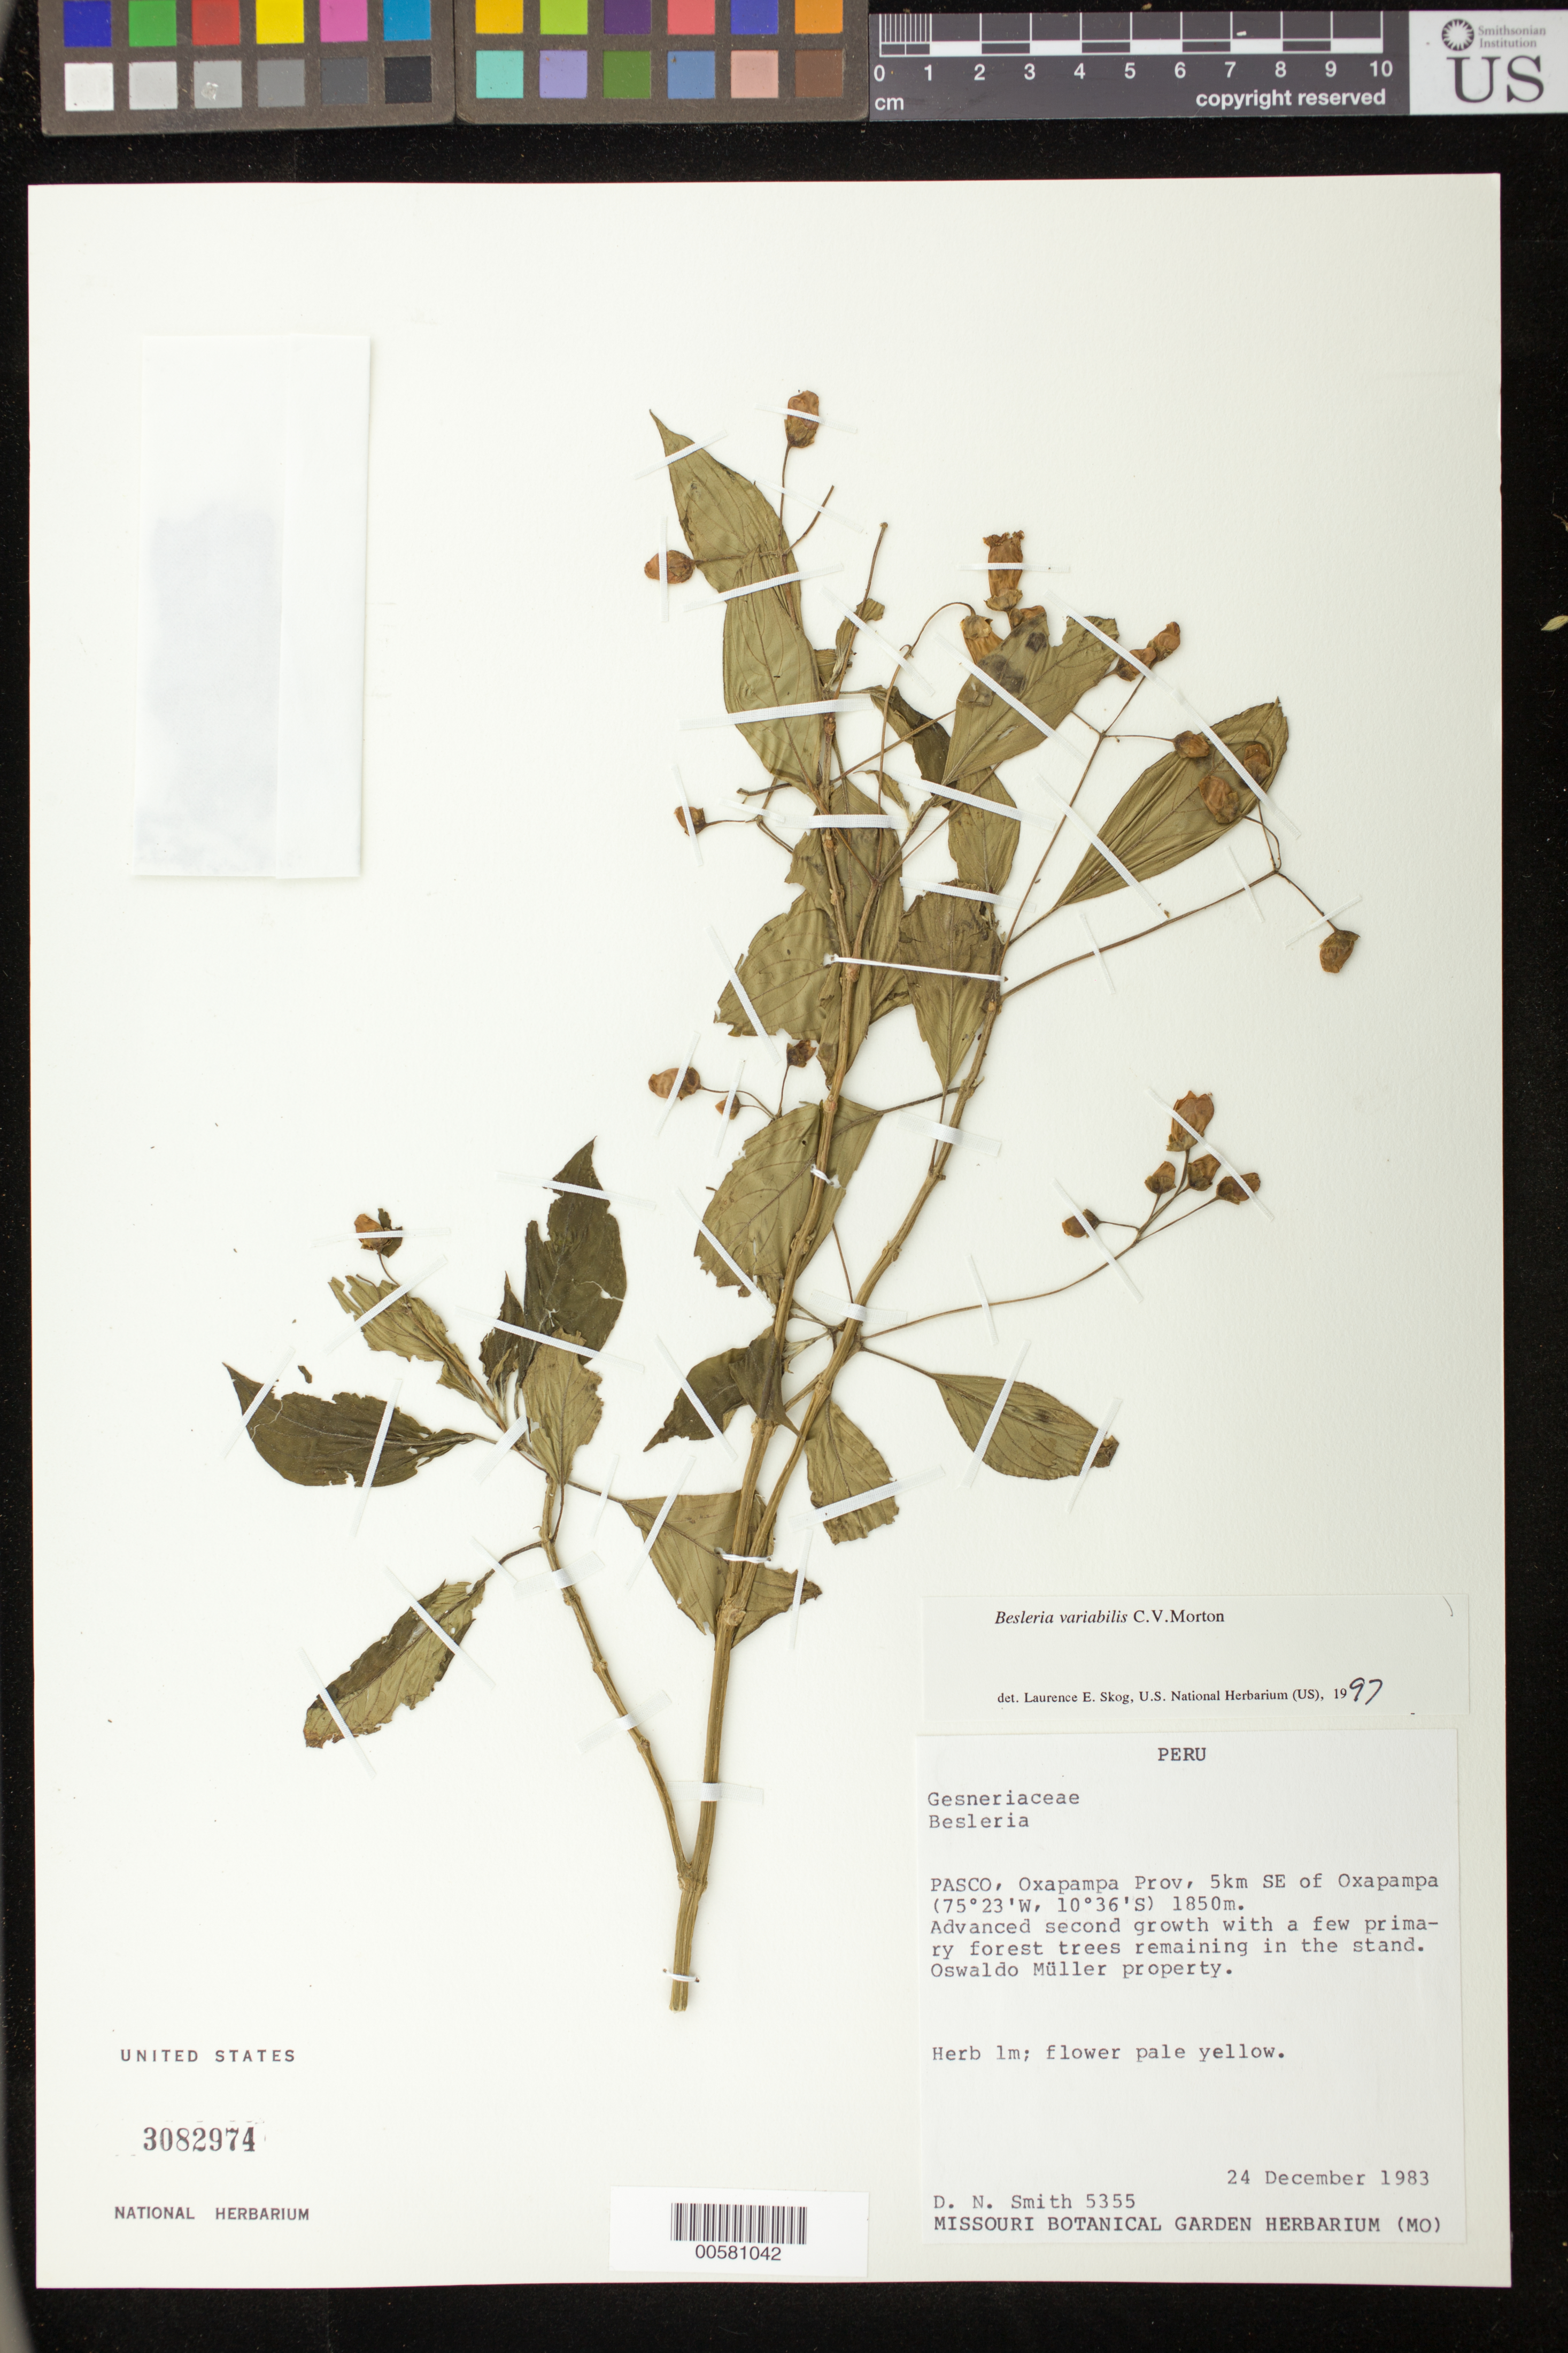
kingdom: Plantae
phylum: Tracheophyta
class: Magnoliopsida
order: Lamiales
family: Gesneriaceae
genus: Besleria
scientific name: Besleria variabilis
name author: C.V. Morton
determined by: Skog, Laurence E.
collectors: D. Smith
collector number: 5355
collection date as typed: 24 Dec 1983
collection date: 1983-12-24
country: Peru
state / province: Pasco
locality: Prov. Oxapampa; 5 km SE of Oxapampa; Oswaldo Müller property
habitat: Advanced second growth forest with a few primary forest trees remaining in the stand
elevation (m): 1850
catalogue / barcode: US 3082974